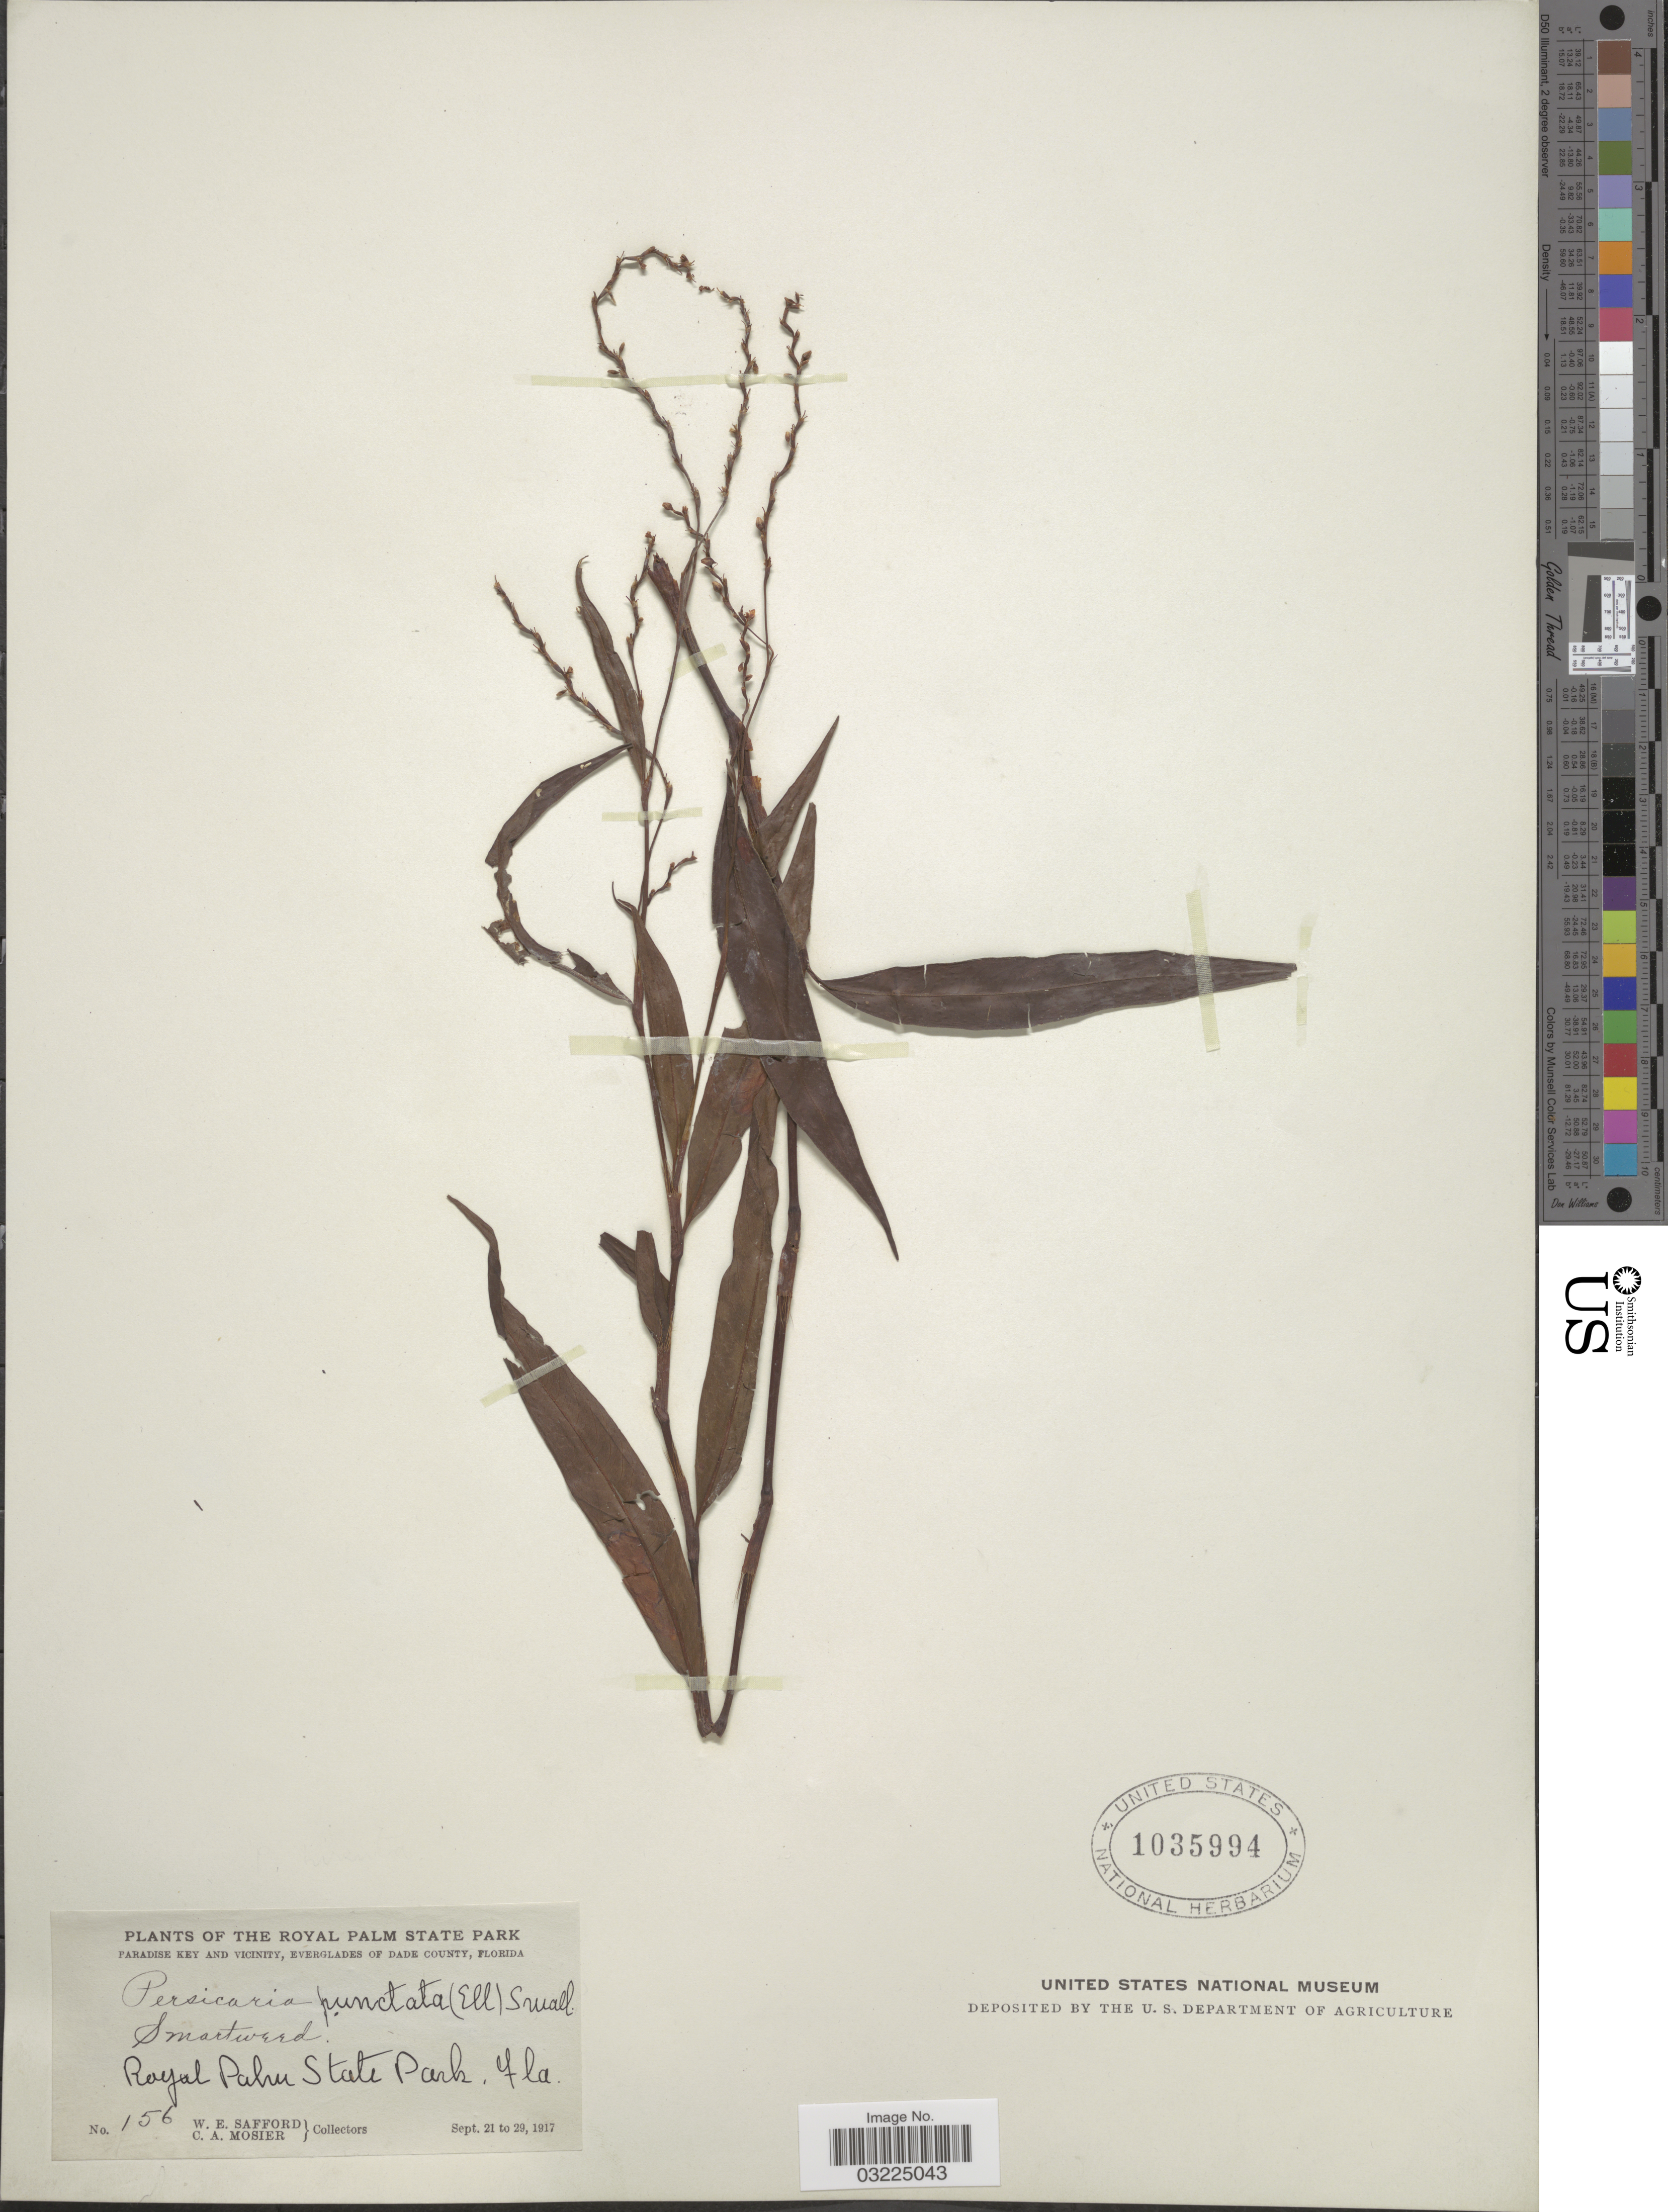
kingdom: Plantae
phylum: Tracheophyta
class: Magnoliopsida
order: Caryophyllales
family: Polygonaceae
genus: Persicaria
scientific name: Persicaria punctata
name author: (Elliott) Small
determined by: Atha, D. E.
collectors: W. E. Safford & C. A. Mosier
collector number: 156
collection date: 1917-09-21/1917-09-29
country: United States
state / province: Florida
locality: The Royal Palm State Park, Paradise Key and vicinity, Everglades of Dade County.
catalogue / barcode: US 1035994